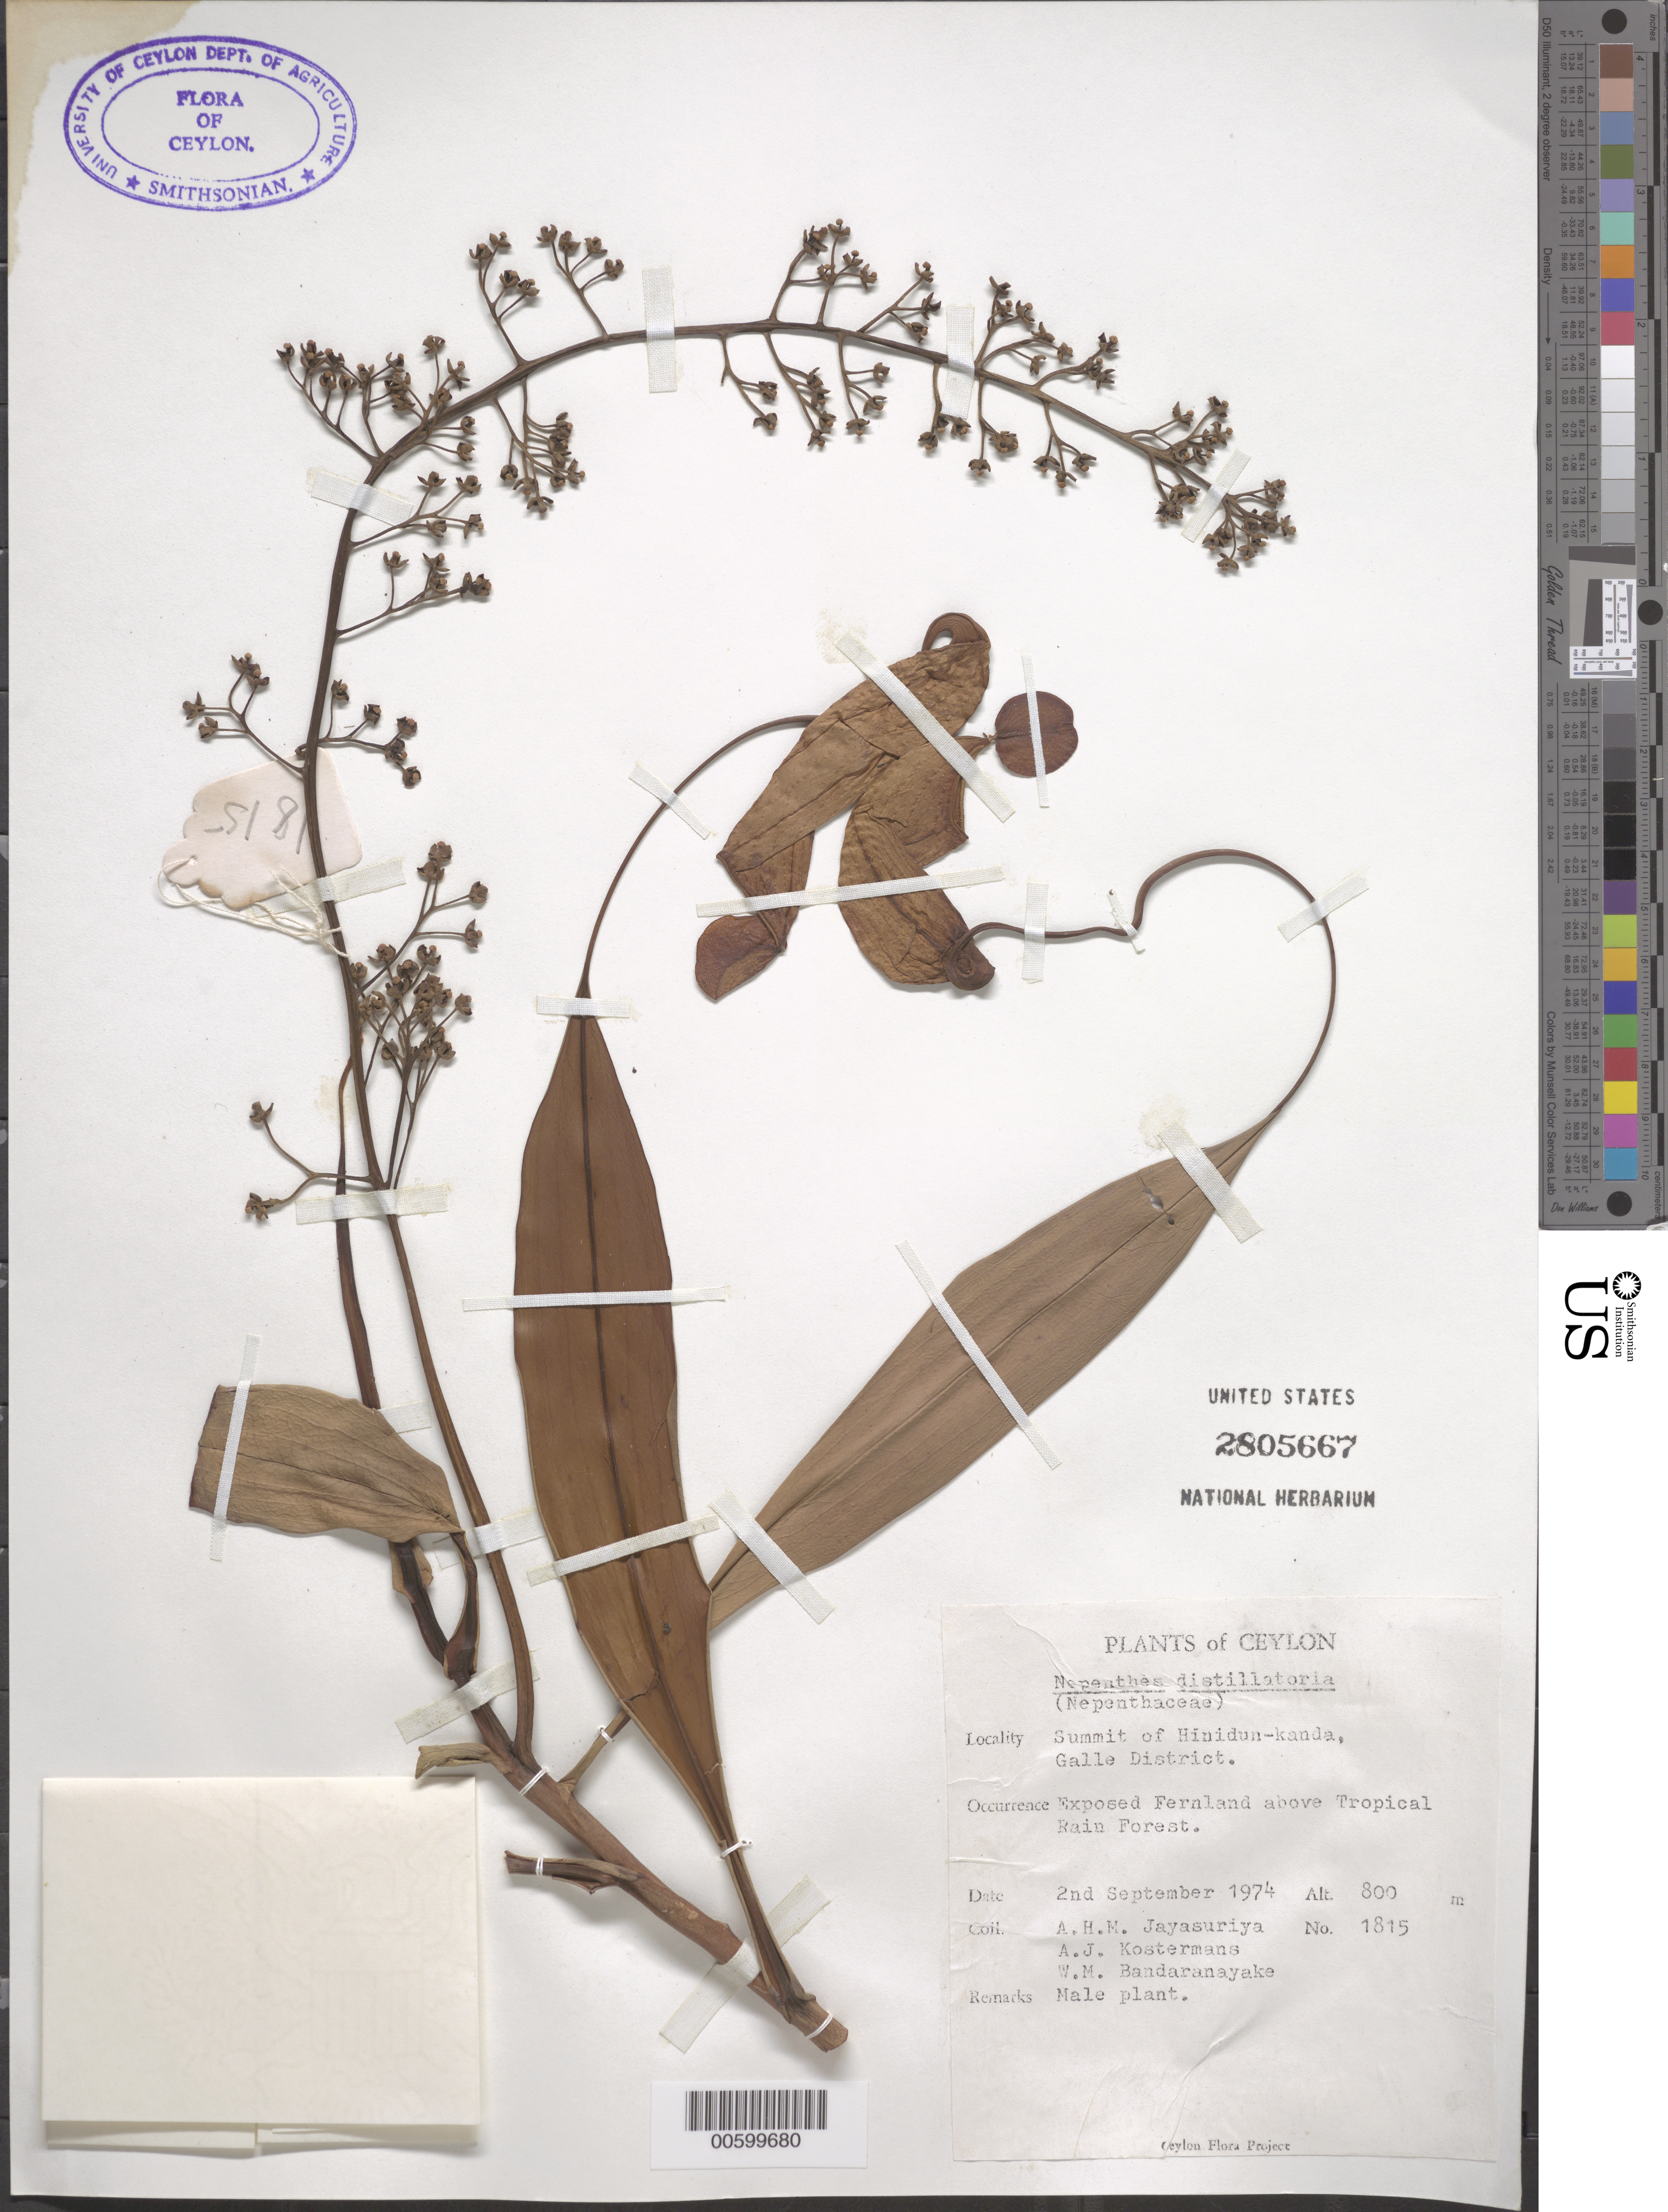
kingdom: Plantae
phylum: Tracheophyta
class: Magnoliopsida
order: Caryophyllales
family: Nepenthaceae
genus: Nepenthes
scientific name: Nepenthes distillatoria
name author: L.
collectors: A. H. Jayasuriya, A. J. G. Kostermans & W. Bandaranayake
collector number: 1815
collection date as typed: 02 Sep 1974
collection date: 1974-09-02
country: Sri Lanka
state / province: Southern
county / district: Galle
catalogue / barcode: US 2805667